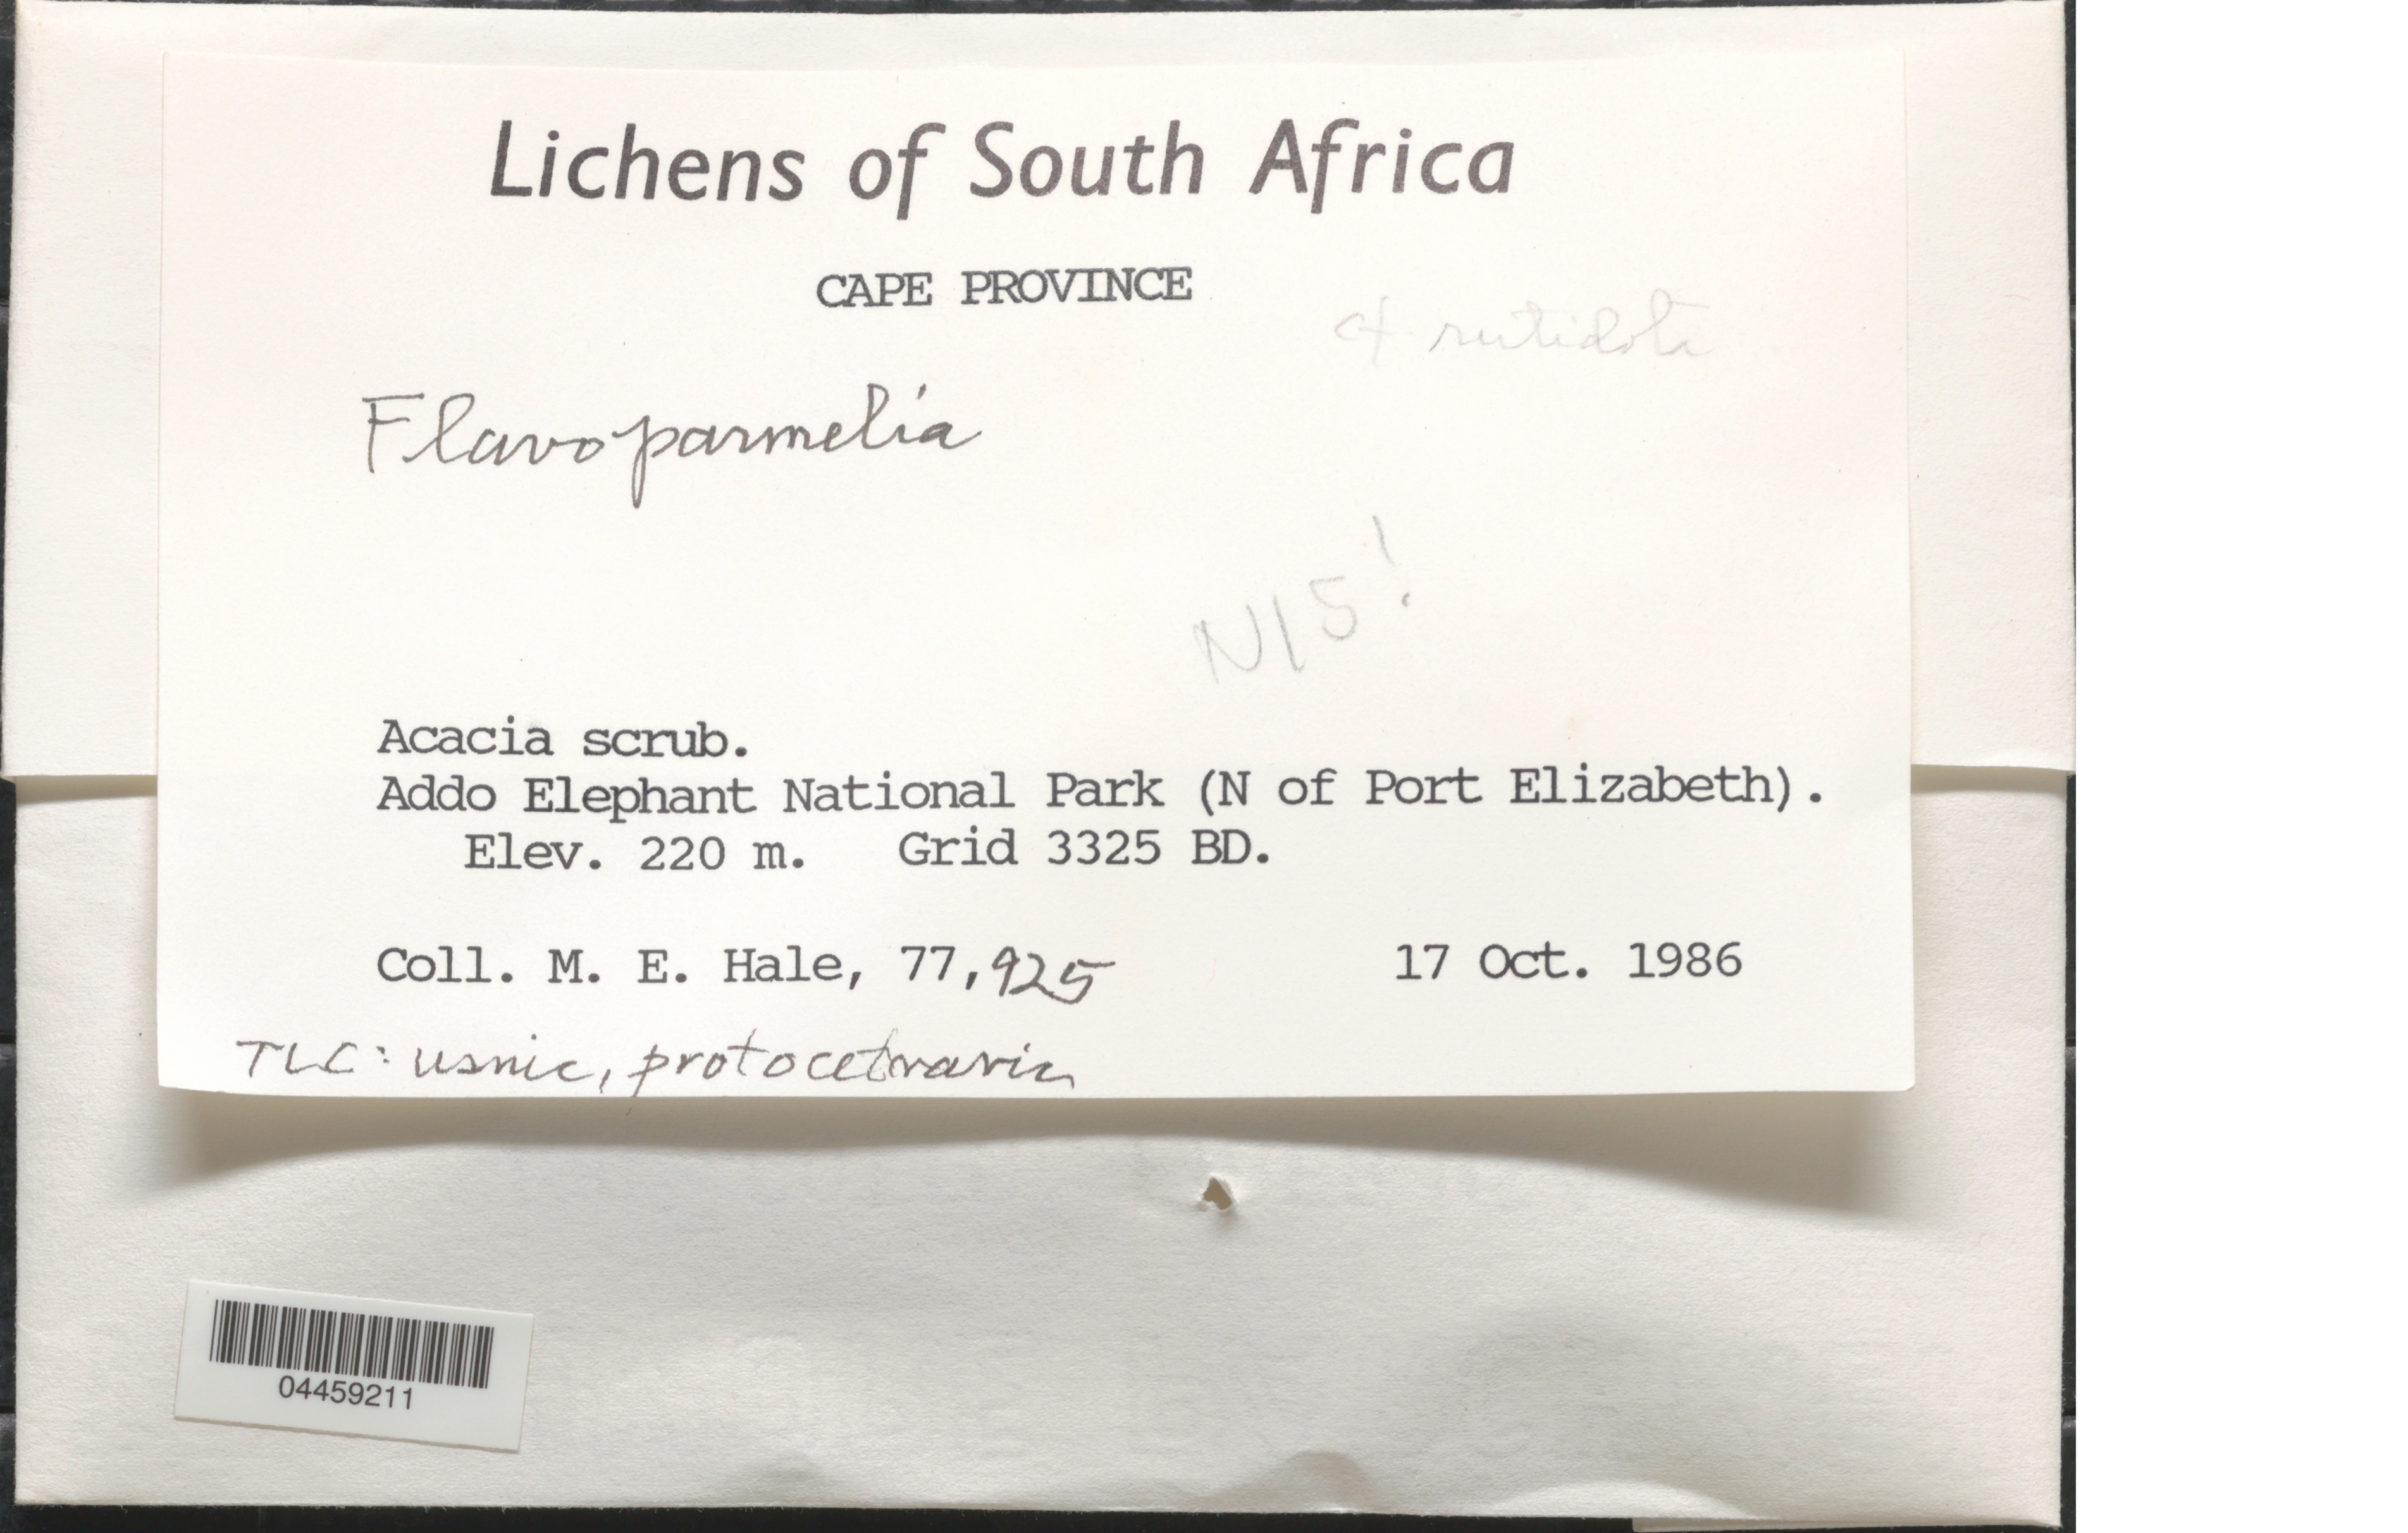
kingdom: Fungi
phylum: Ascomycota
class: Lecanoromycetes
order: Lecanorales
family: Parmeliaceae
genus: Flavoparmelia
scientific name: Flavoparmelia sp.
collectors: M. Hale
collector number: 77925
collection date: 1986-10-17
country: South Africa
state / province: Eastern Cape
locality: Addo Elephant National Park (N of Port Elizabeth). Grid 3325 BD.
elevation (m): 220